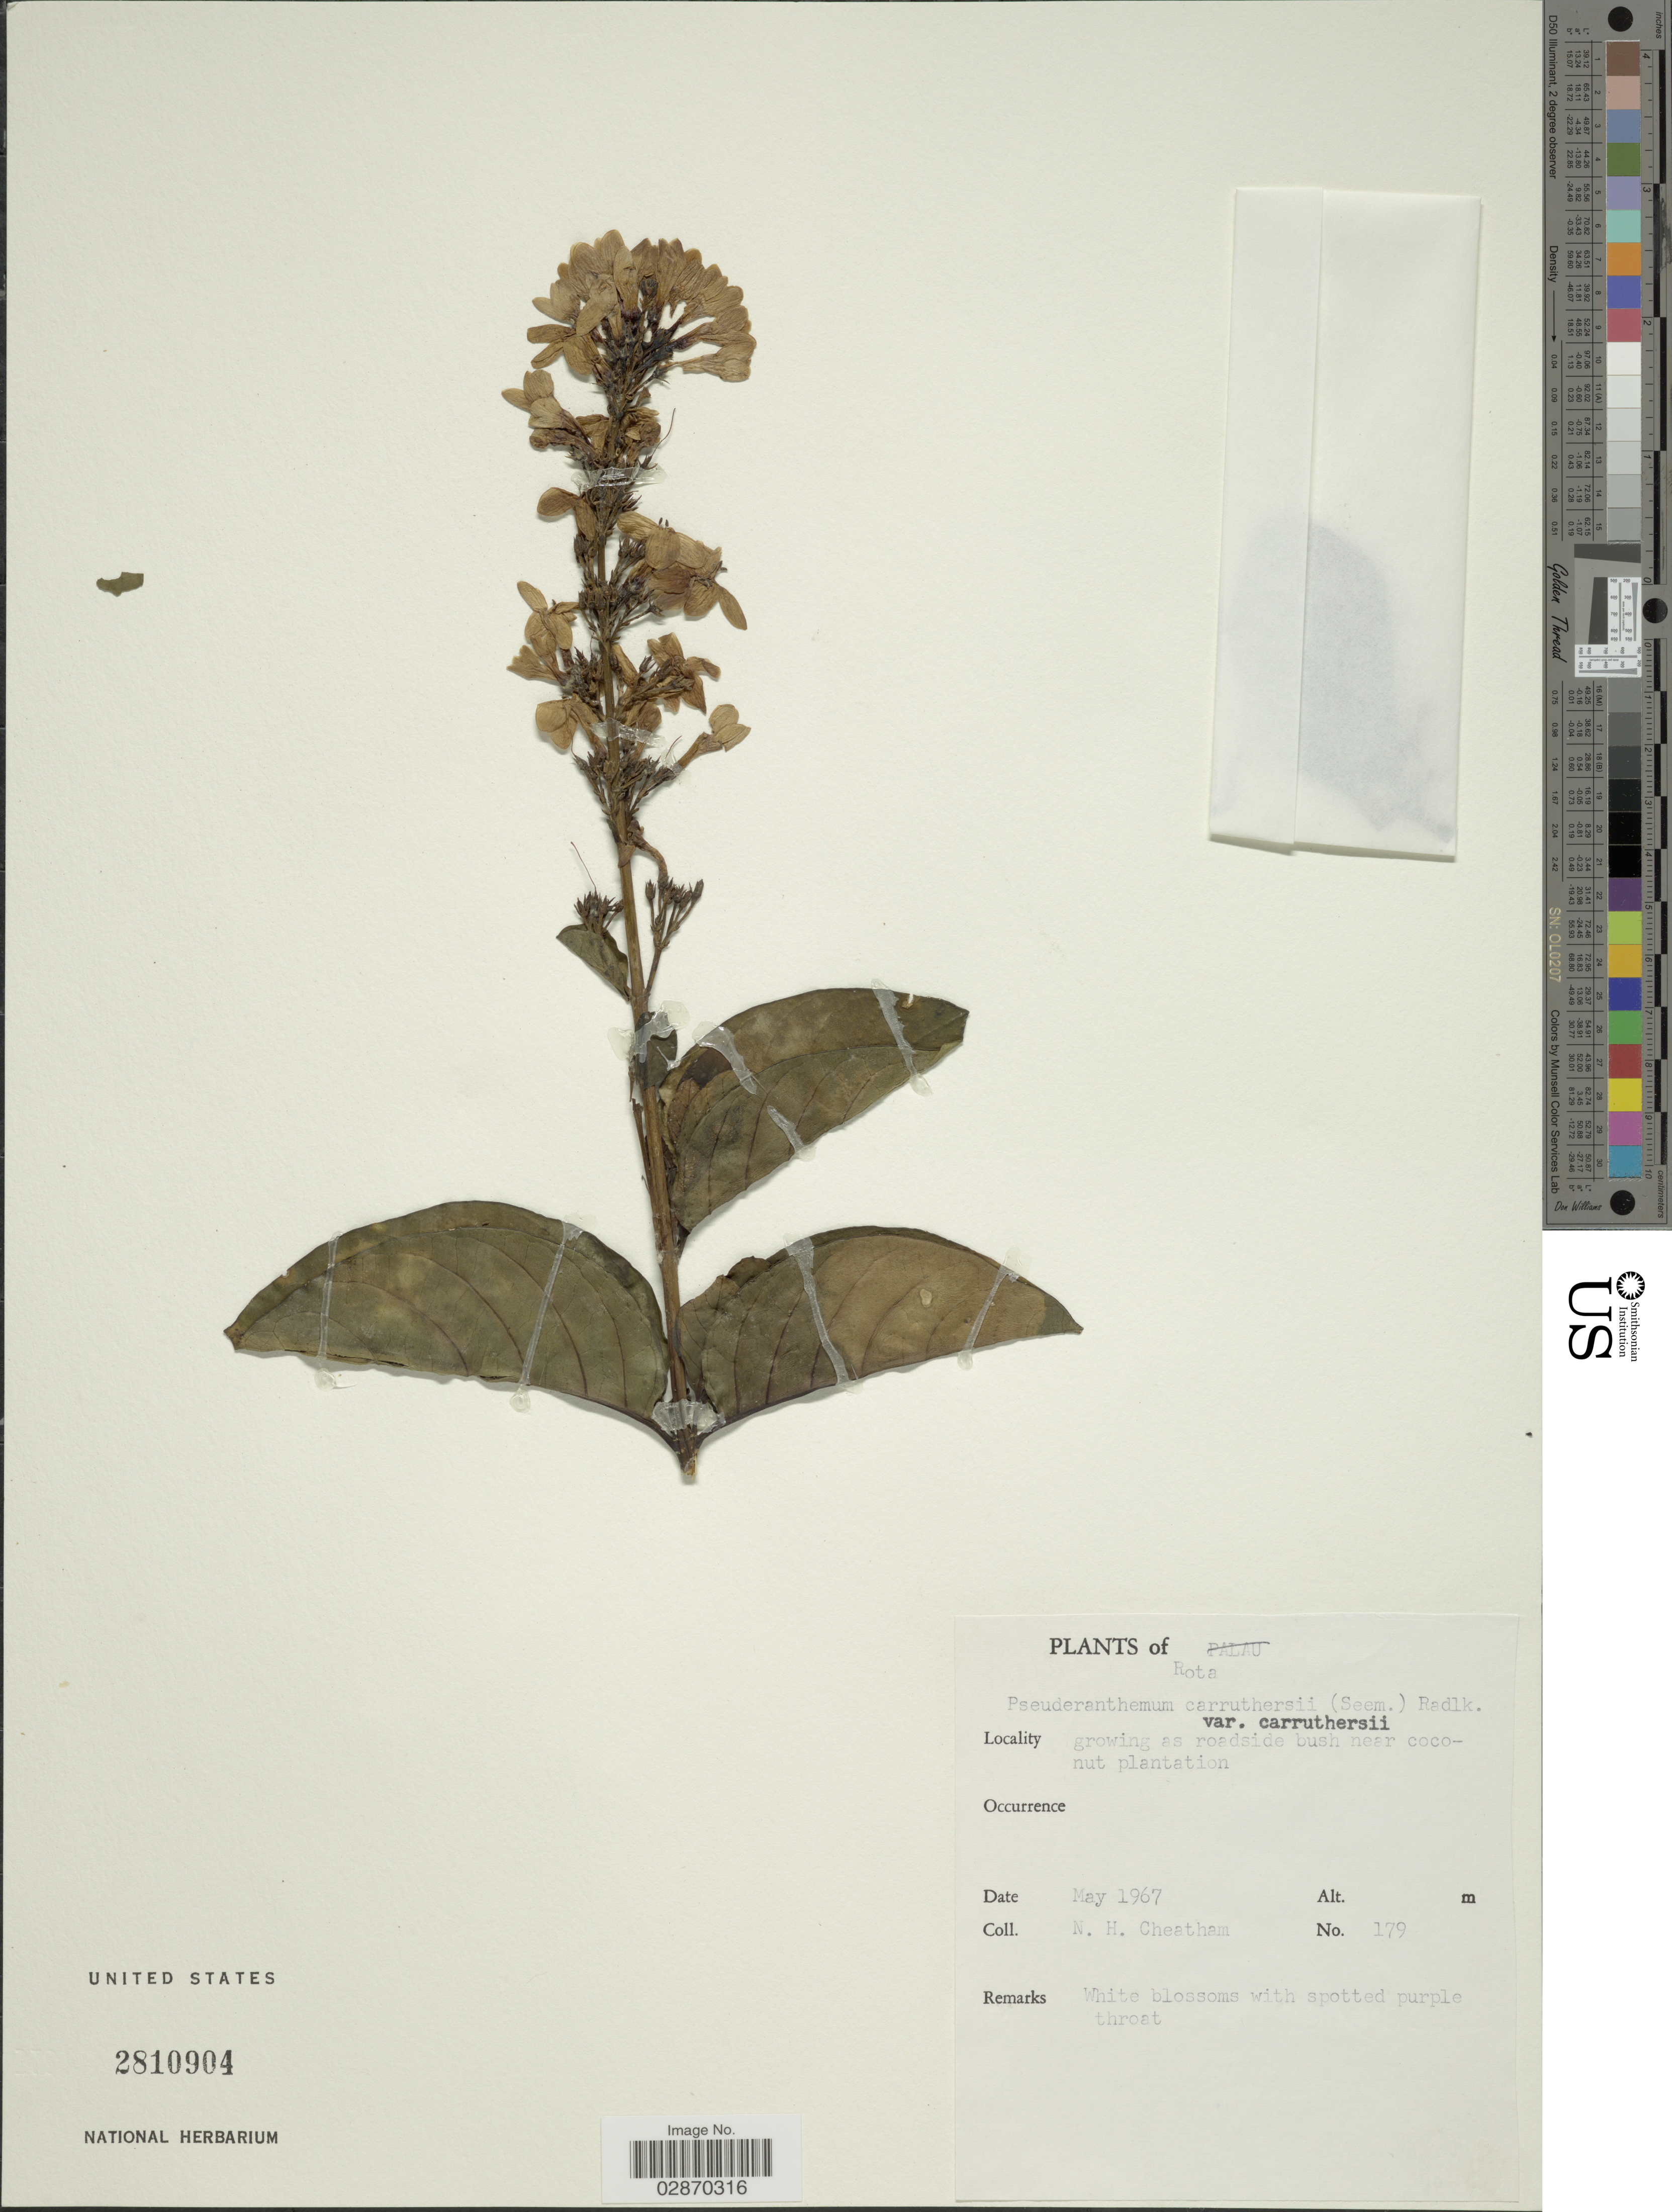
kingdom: Plantae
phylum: Tracheophyta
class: Magnoliopsida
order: Lamiales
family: Acanthaceae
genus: Pseuderanthemum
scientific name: Pseuderanthemum carruthersii var. carruthersii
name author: (Seem.) Guillaumin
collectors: N. H. Cheatham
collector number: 179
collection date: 1967-05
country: Northern Mariana Islands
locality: Rota. Growing as roadside bush near coconut plantation.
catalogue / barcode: US 2810904